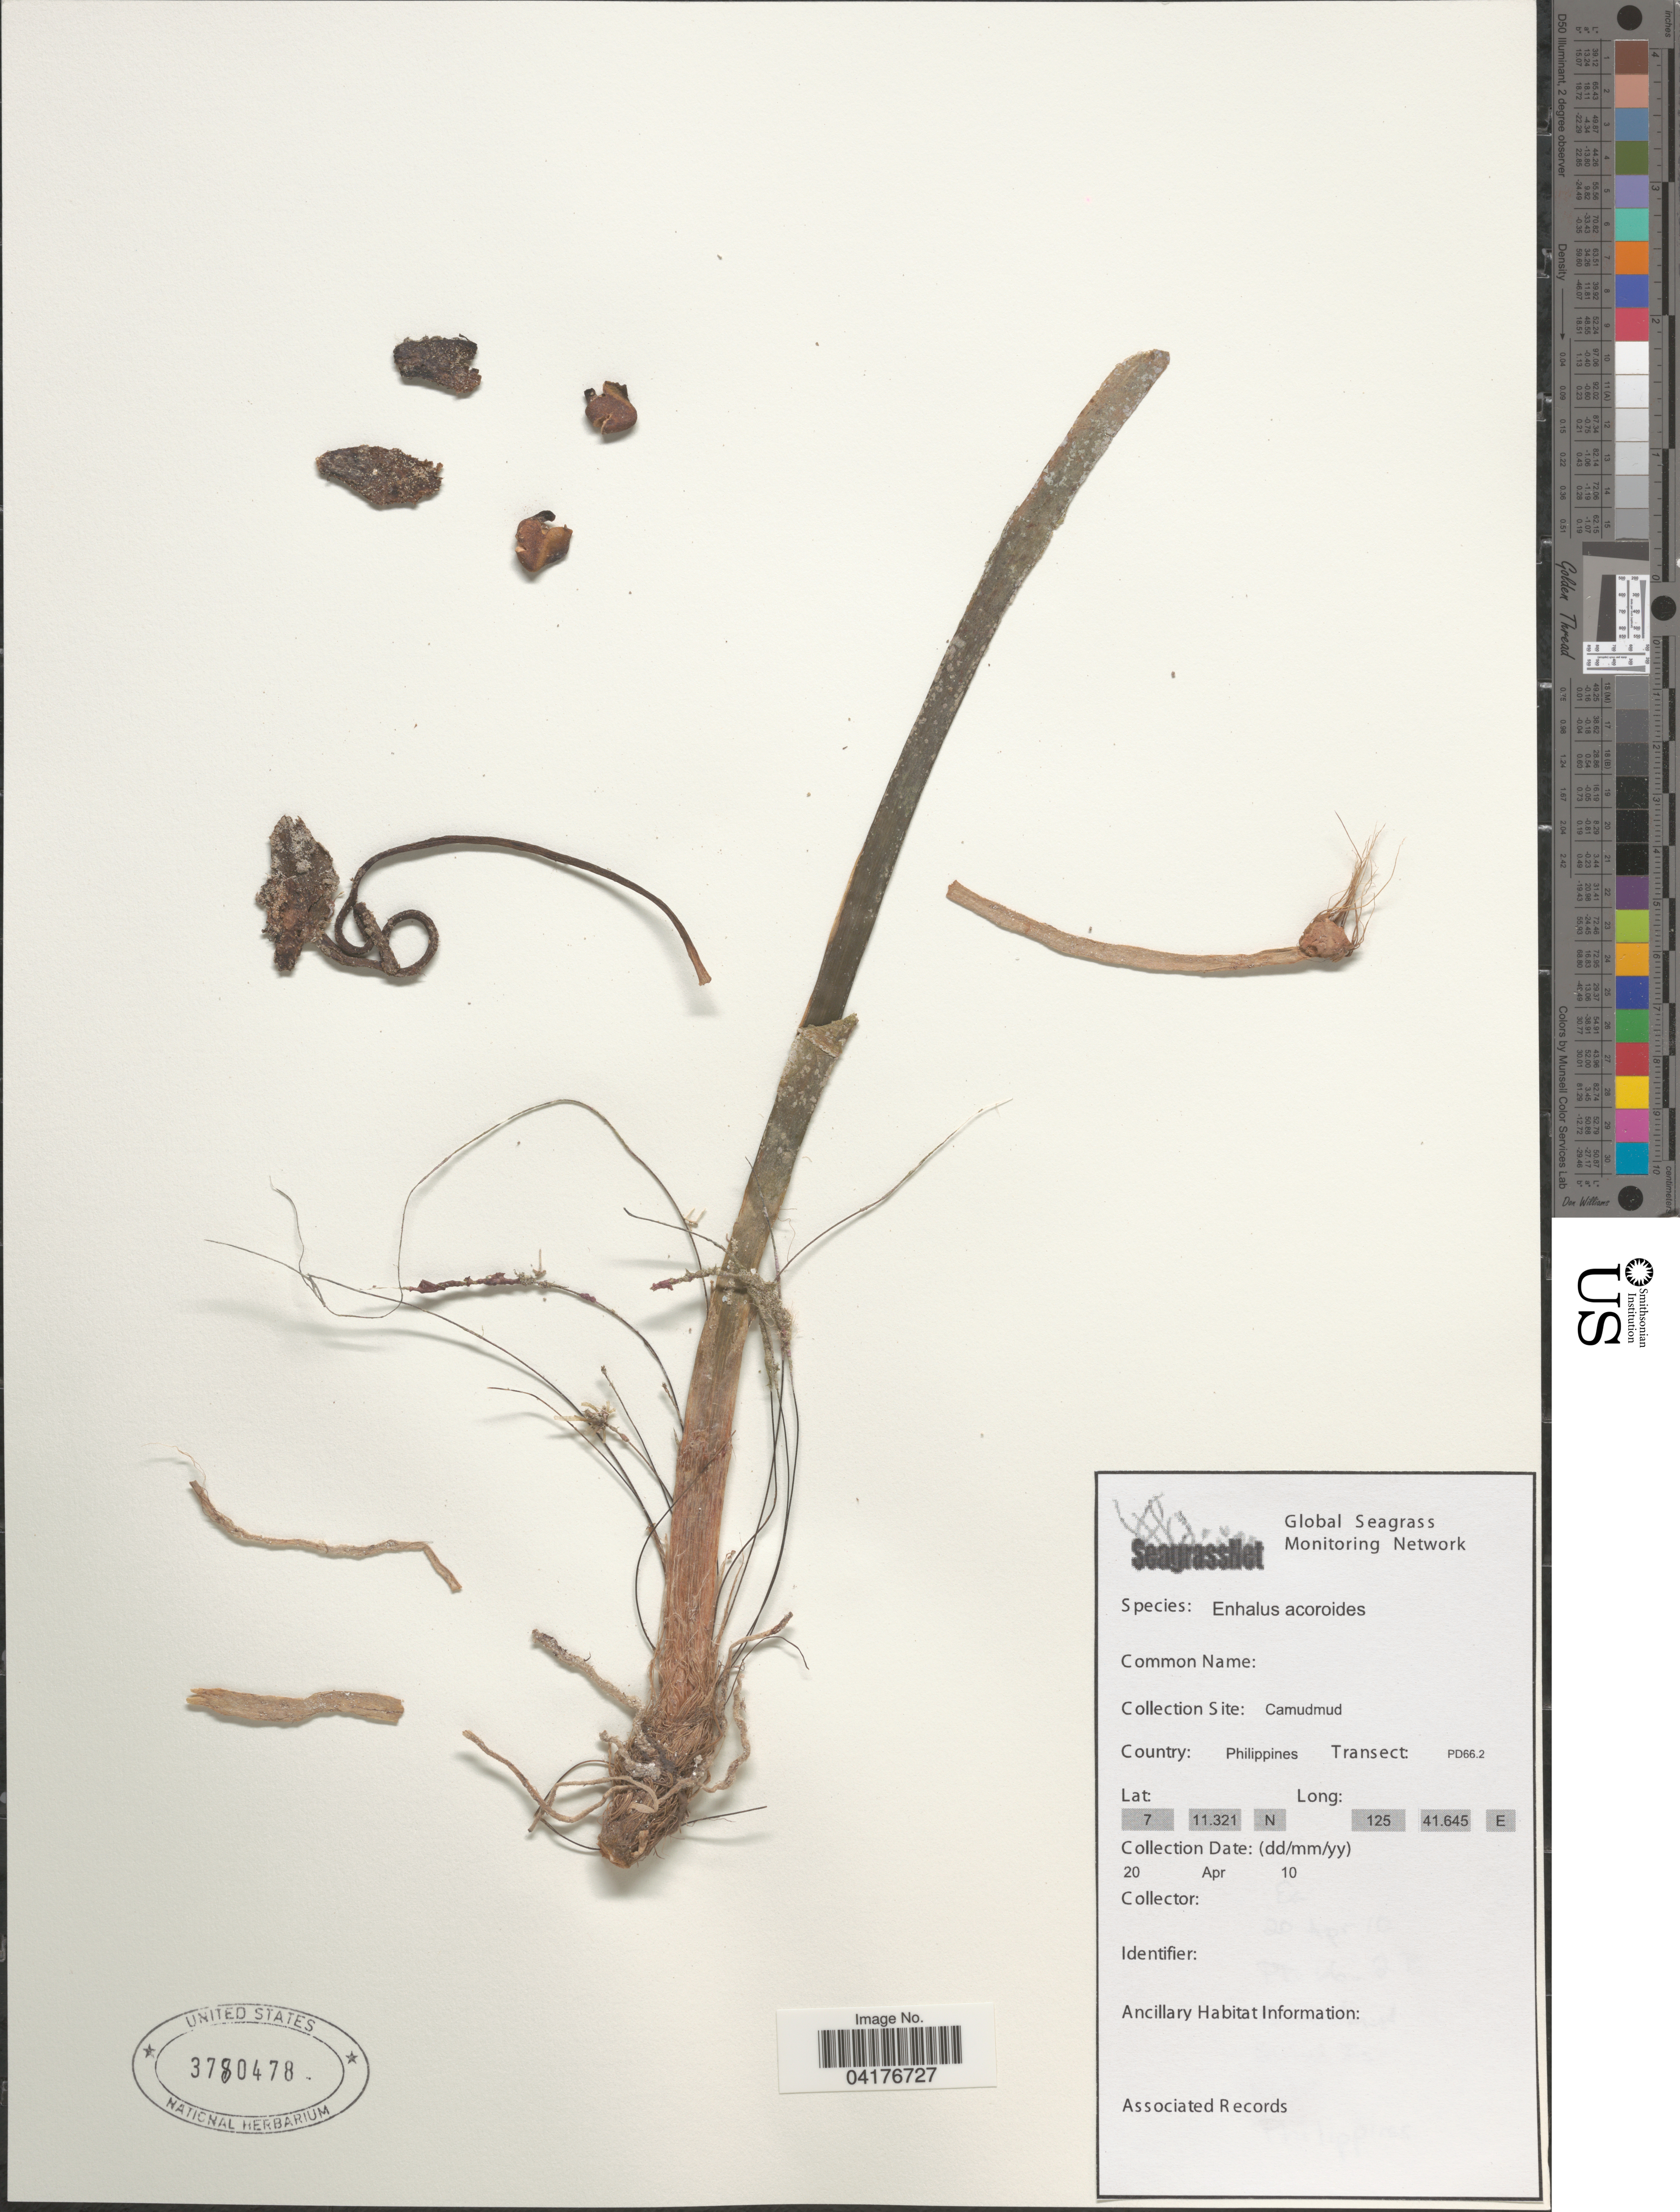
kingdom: Plantae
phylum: Tracheophyta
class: Liliopsida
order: Alismatales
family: Hydrocharitaceae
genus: Enhalus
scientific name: Enhalus acoroides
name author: (L. f.) Royle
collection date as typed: Transcribed d/m/y: 20/4/10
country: Philippines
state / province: Davao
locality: Camudmud. Transect: PD66.2.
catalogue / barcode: US 3780478